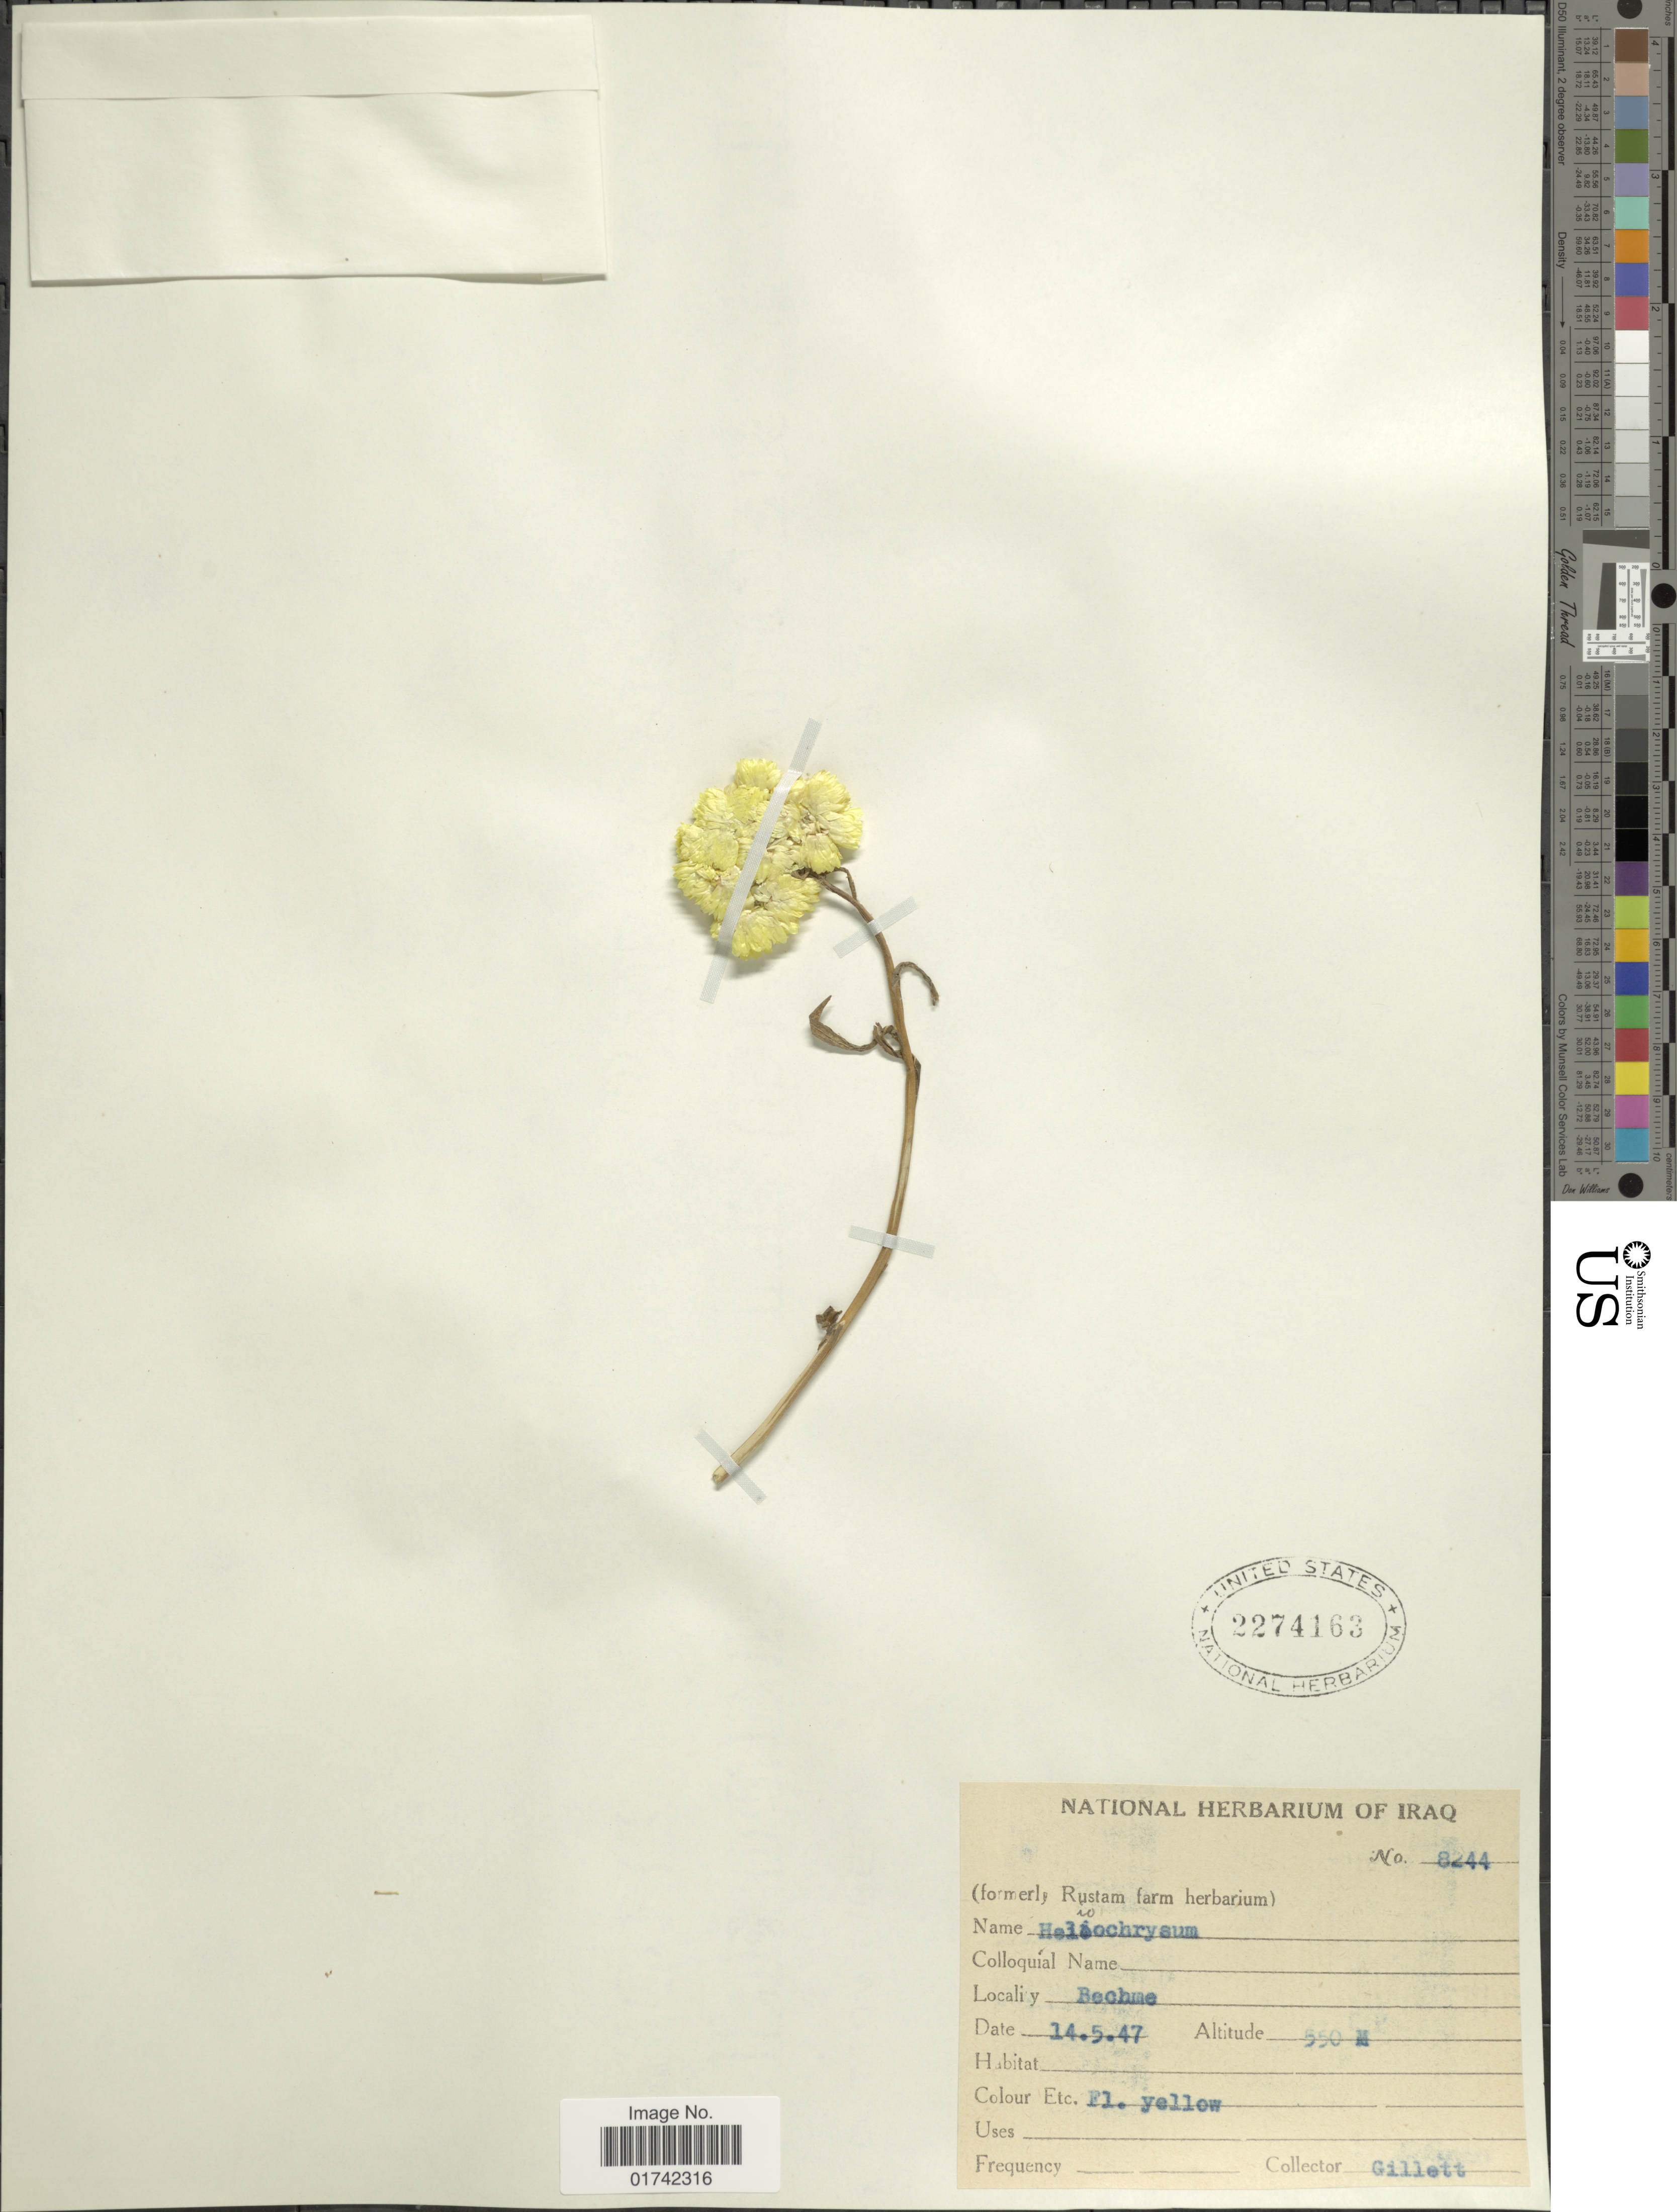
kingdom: Plantae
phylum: Tracheophyta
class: Magnoliopsida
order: Asterales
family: Asteraceae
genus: Helichrysum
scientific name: Helichrysum sp.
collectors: Gillett, --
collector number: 8244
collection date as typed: Transcribed d/m/y: 14/5/47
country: Iraq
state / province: Ninawa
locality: Bechme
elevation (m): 550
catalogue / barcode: US 2274163